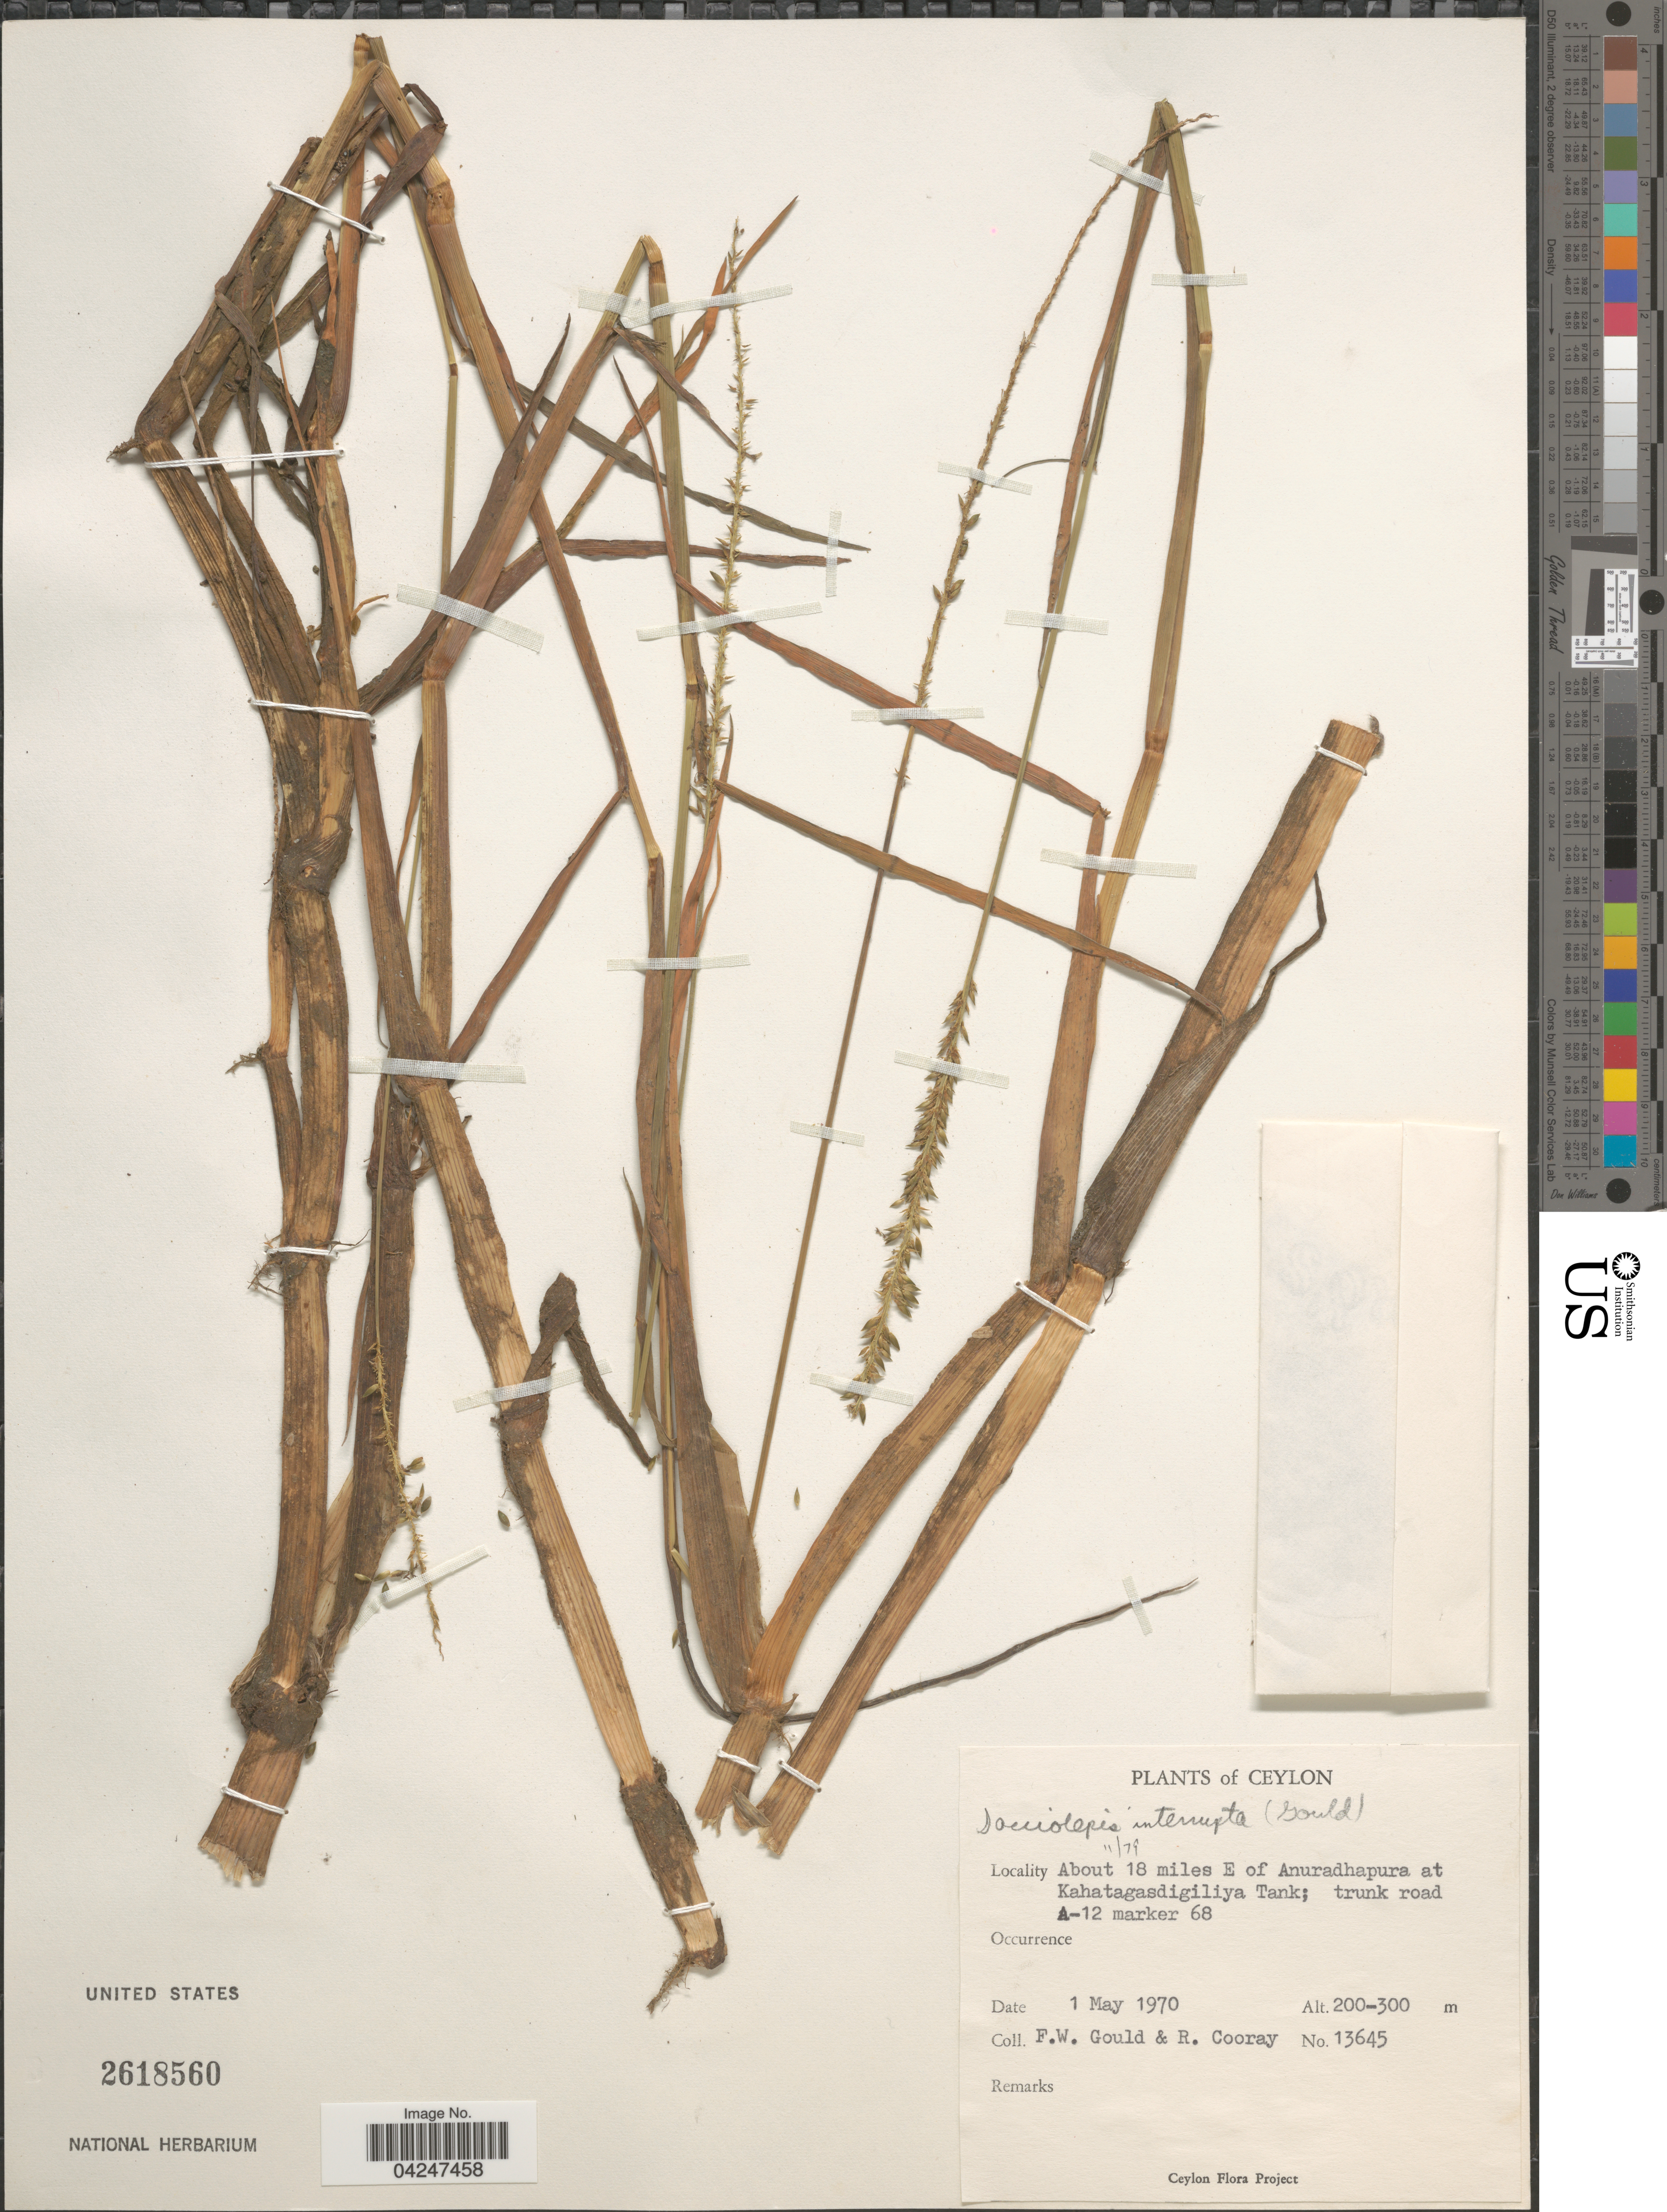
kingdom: Plantae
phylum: Tracheophyta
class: Liliopsida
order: Poales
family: Poaceae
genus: Sacciolepis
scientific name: Sacciolepis interrupta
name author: (Willd.) Stapf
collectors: F. W. Gould & R. Cooray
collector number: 13645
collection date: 1970-05-01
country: Sri Lanka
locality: Ceylon. About 18 miles E of Anuradhapura at Kahatagasdigiliya Tank; trunk road A-12 marker 68.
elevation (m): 200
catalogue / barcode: US 2618560